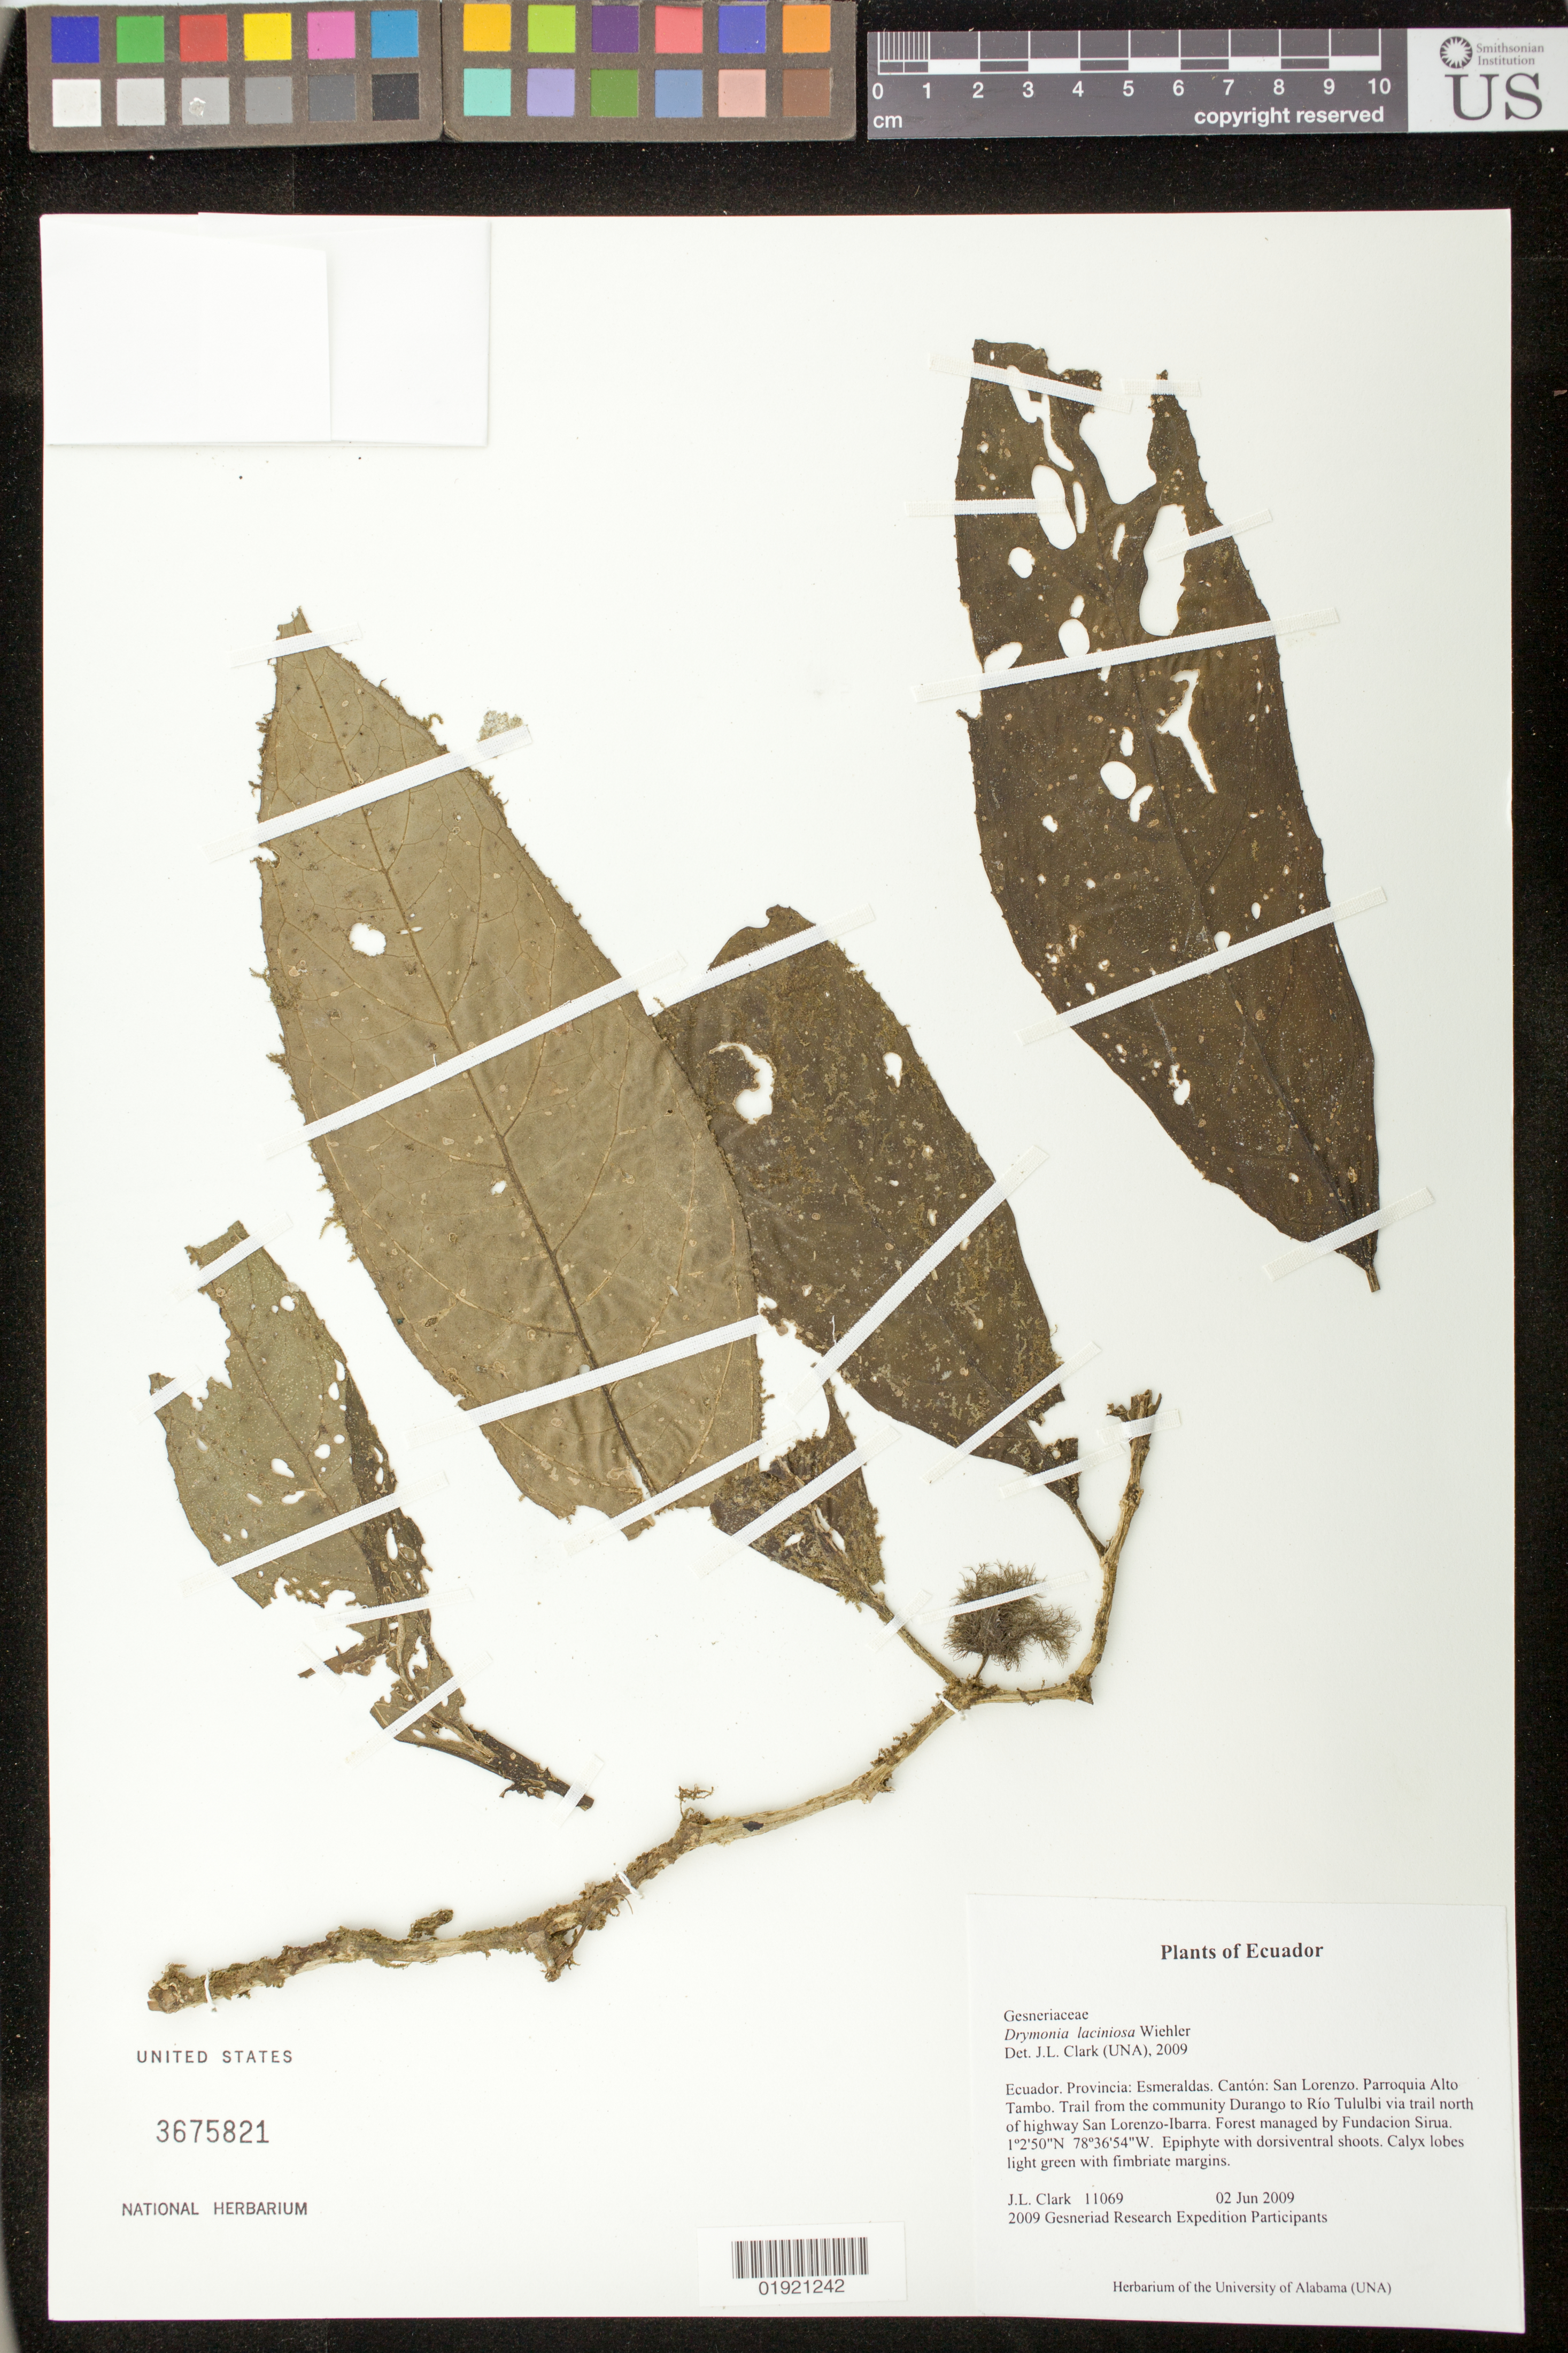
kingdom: Plantae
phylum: Tracheophyta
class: Magnoliopsida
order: Lamiales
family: Gesneriaceae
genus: Drymonia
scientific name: Drymonia laciniosa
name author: Wiehler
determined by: Clark, J. L.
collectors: J. L. Clark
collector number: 11069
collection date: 2009-06-02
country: Ecuador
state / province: Esmeraldas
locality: Canton: San Lorenzo. Parroquia Alto Tambo. Trail from the community Durango to Rio Tululbi via trail north of highway San Lorenzo-Ibarra. Forest managed by Fundacion Sirua.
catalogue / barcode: US 3675821